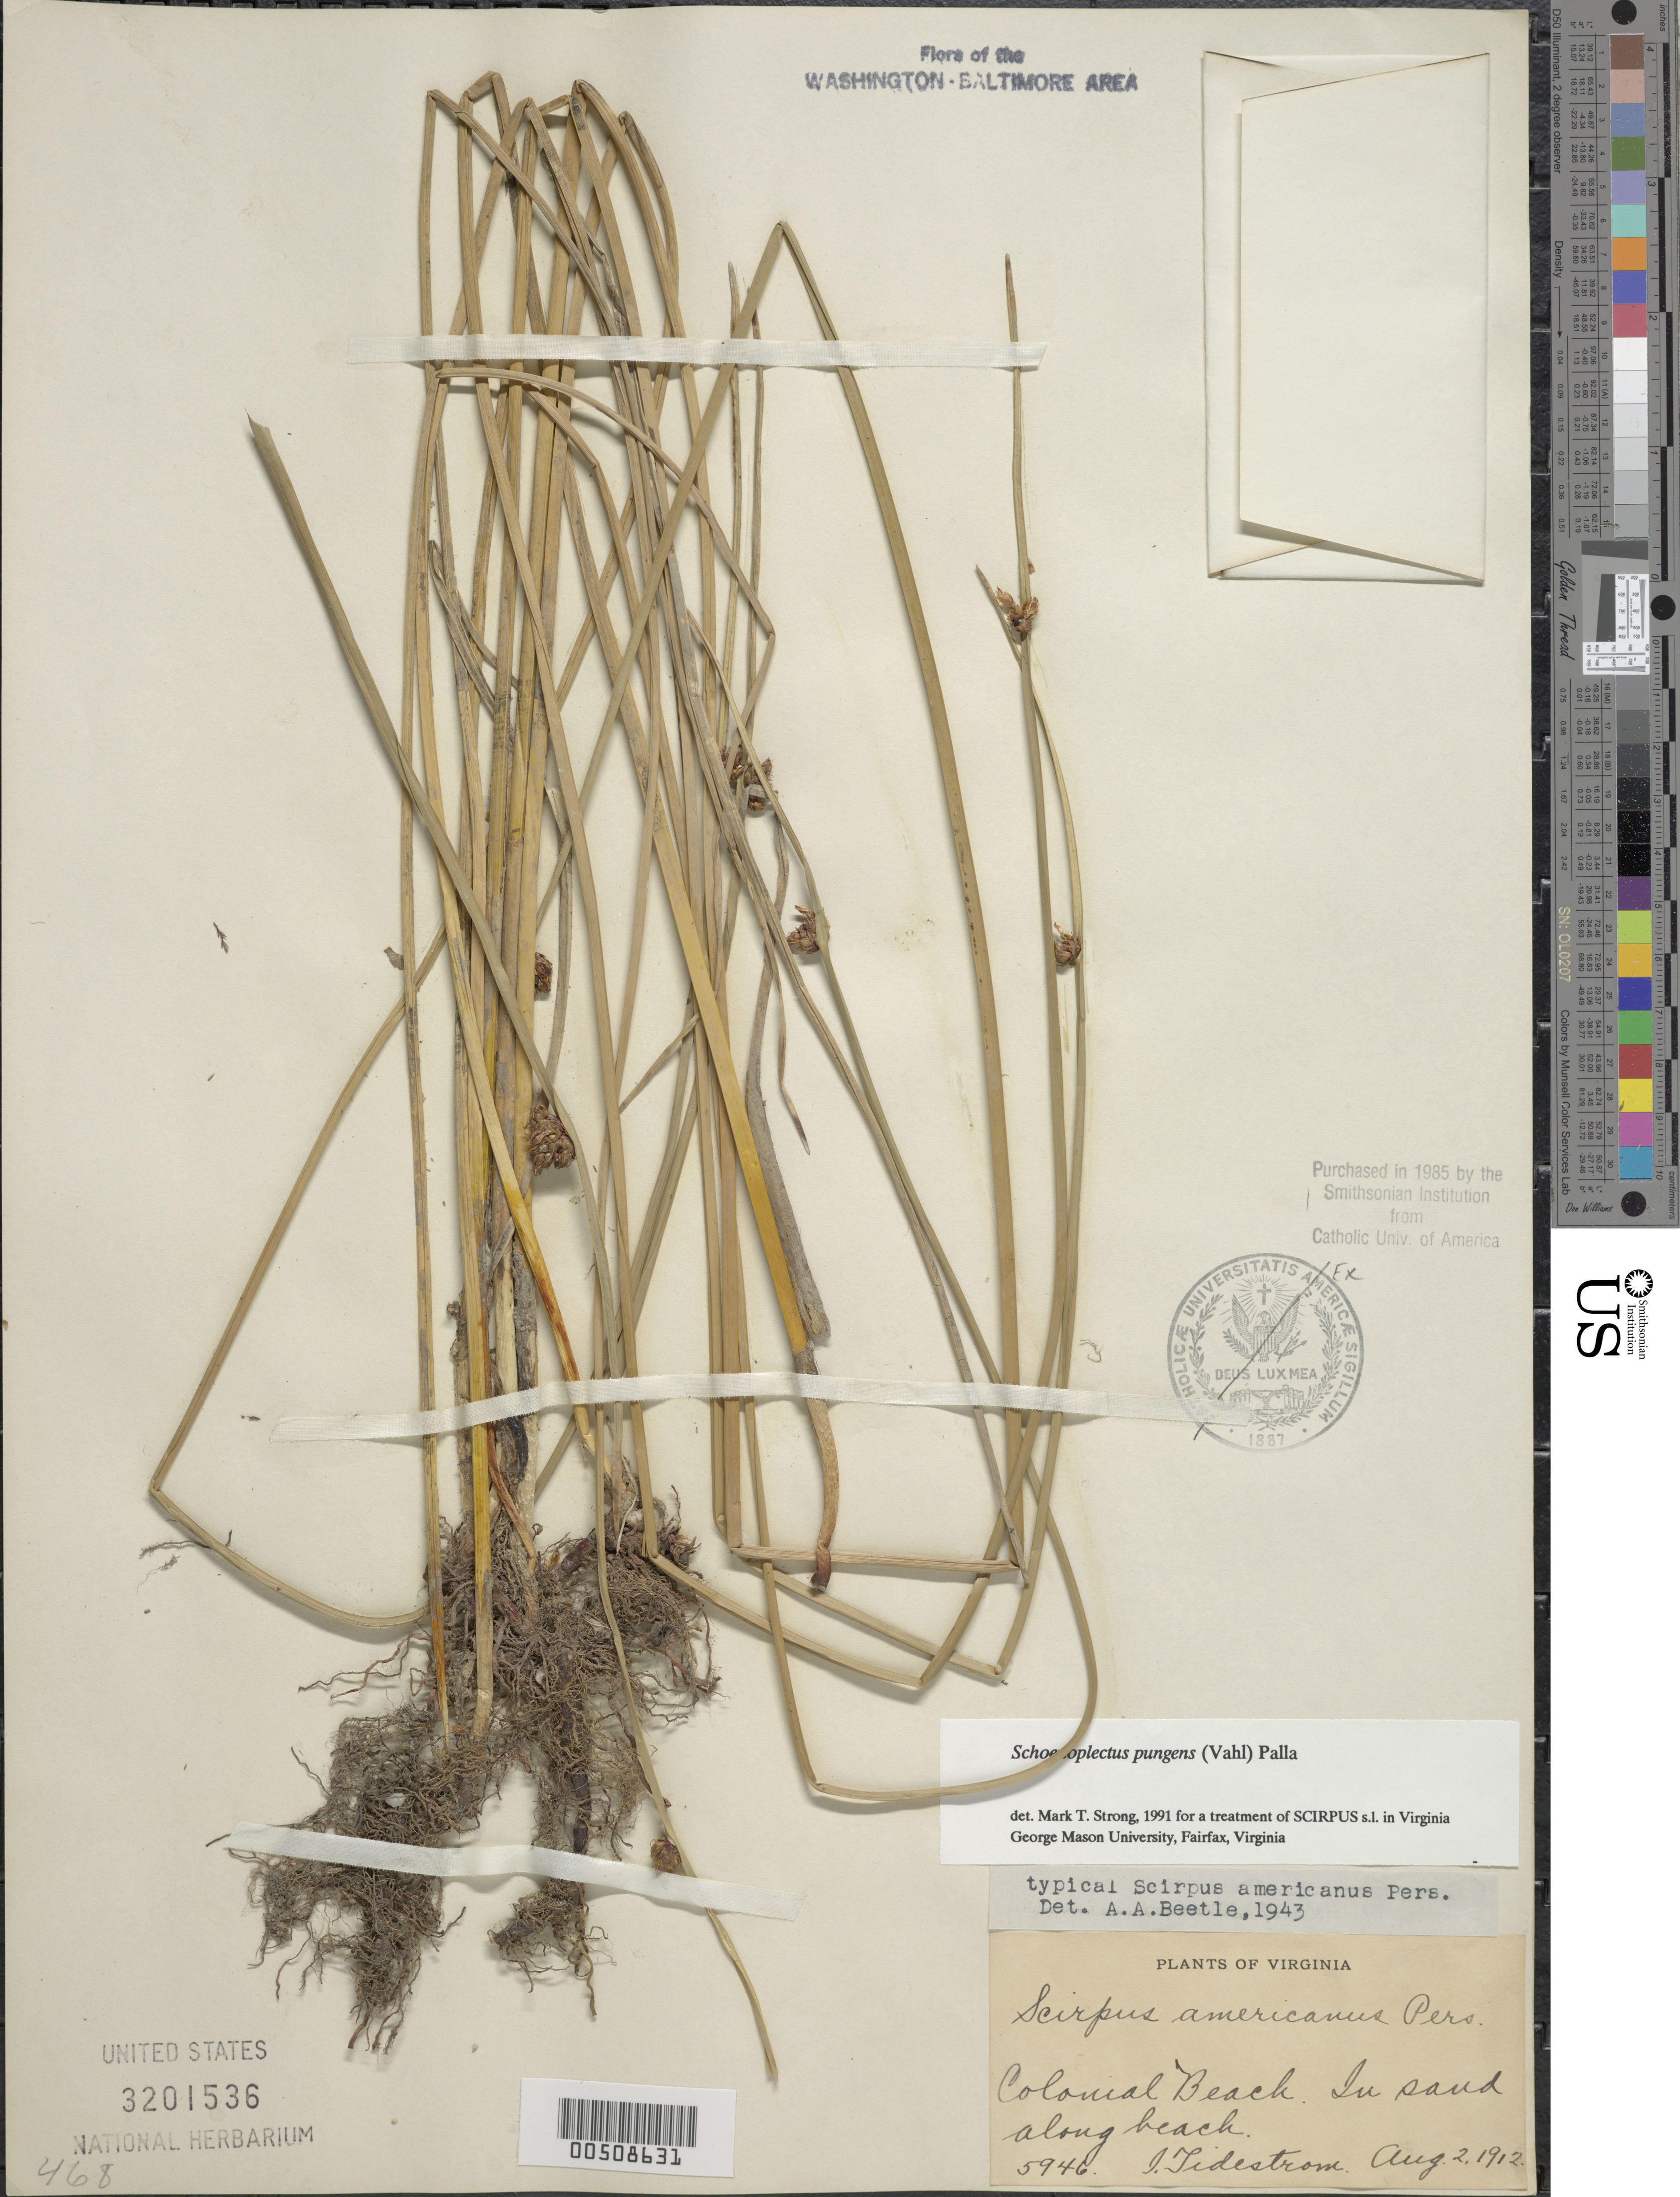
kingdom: Plantae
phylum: Tracheophyta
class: Liliopsida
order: Poales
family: Cyperaceae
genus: Schoenoplectus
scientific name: Schoenoplectus pungens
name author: (Vahl) Palla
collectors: I. F. Tidestrom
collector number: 5946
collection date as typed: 02 Aug 1912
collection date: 1912-08-02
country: United States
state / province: Virginia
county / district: Westmoreland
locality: Colonial Beach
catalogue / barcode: US 3201536